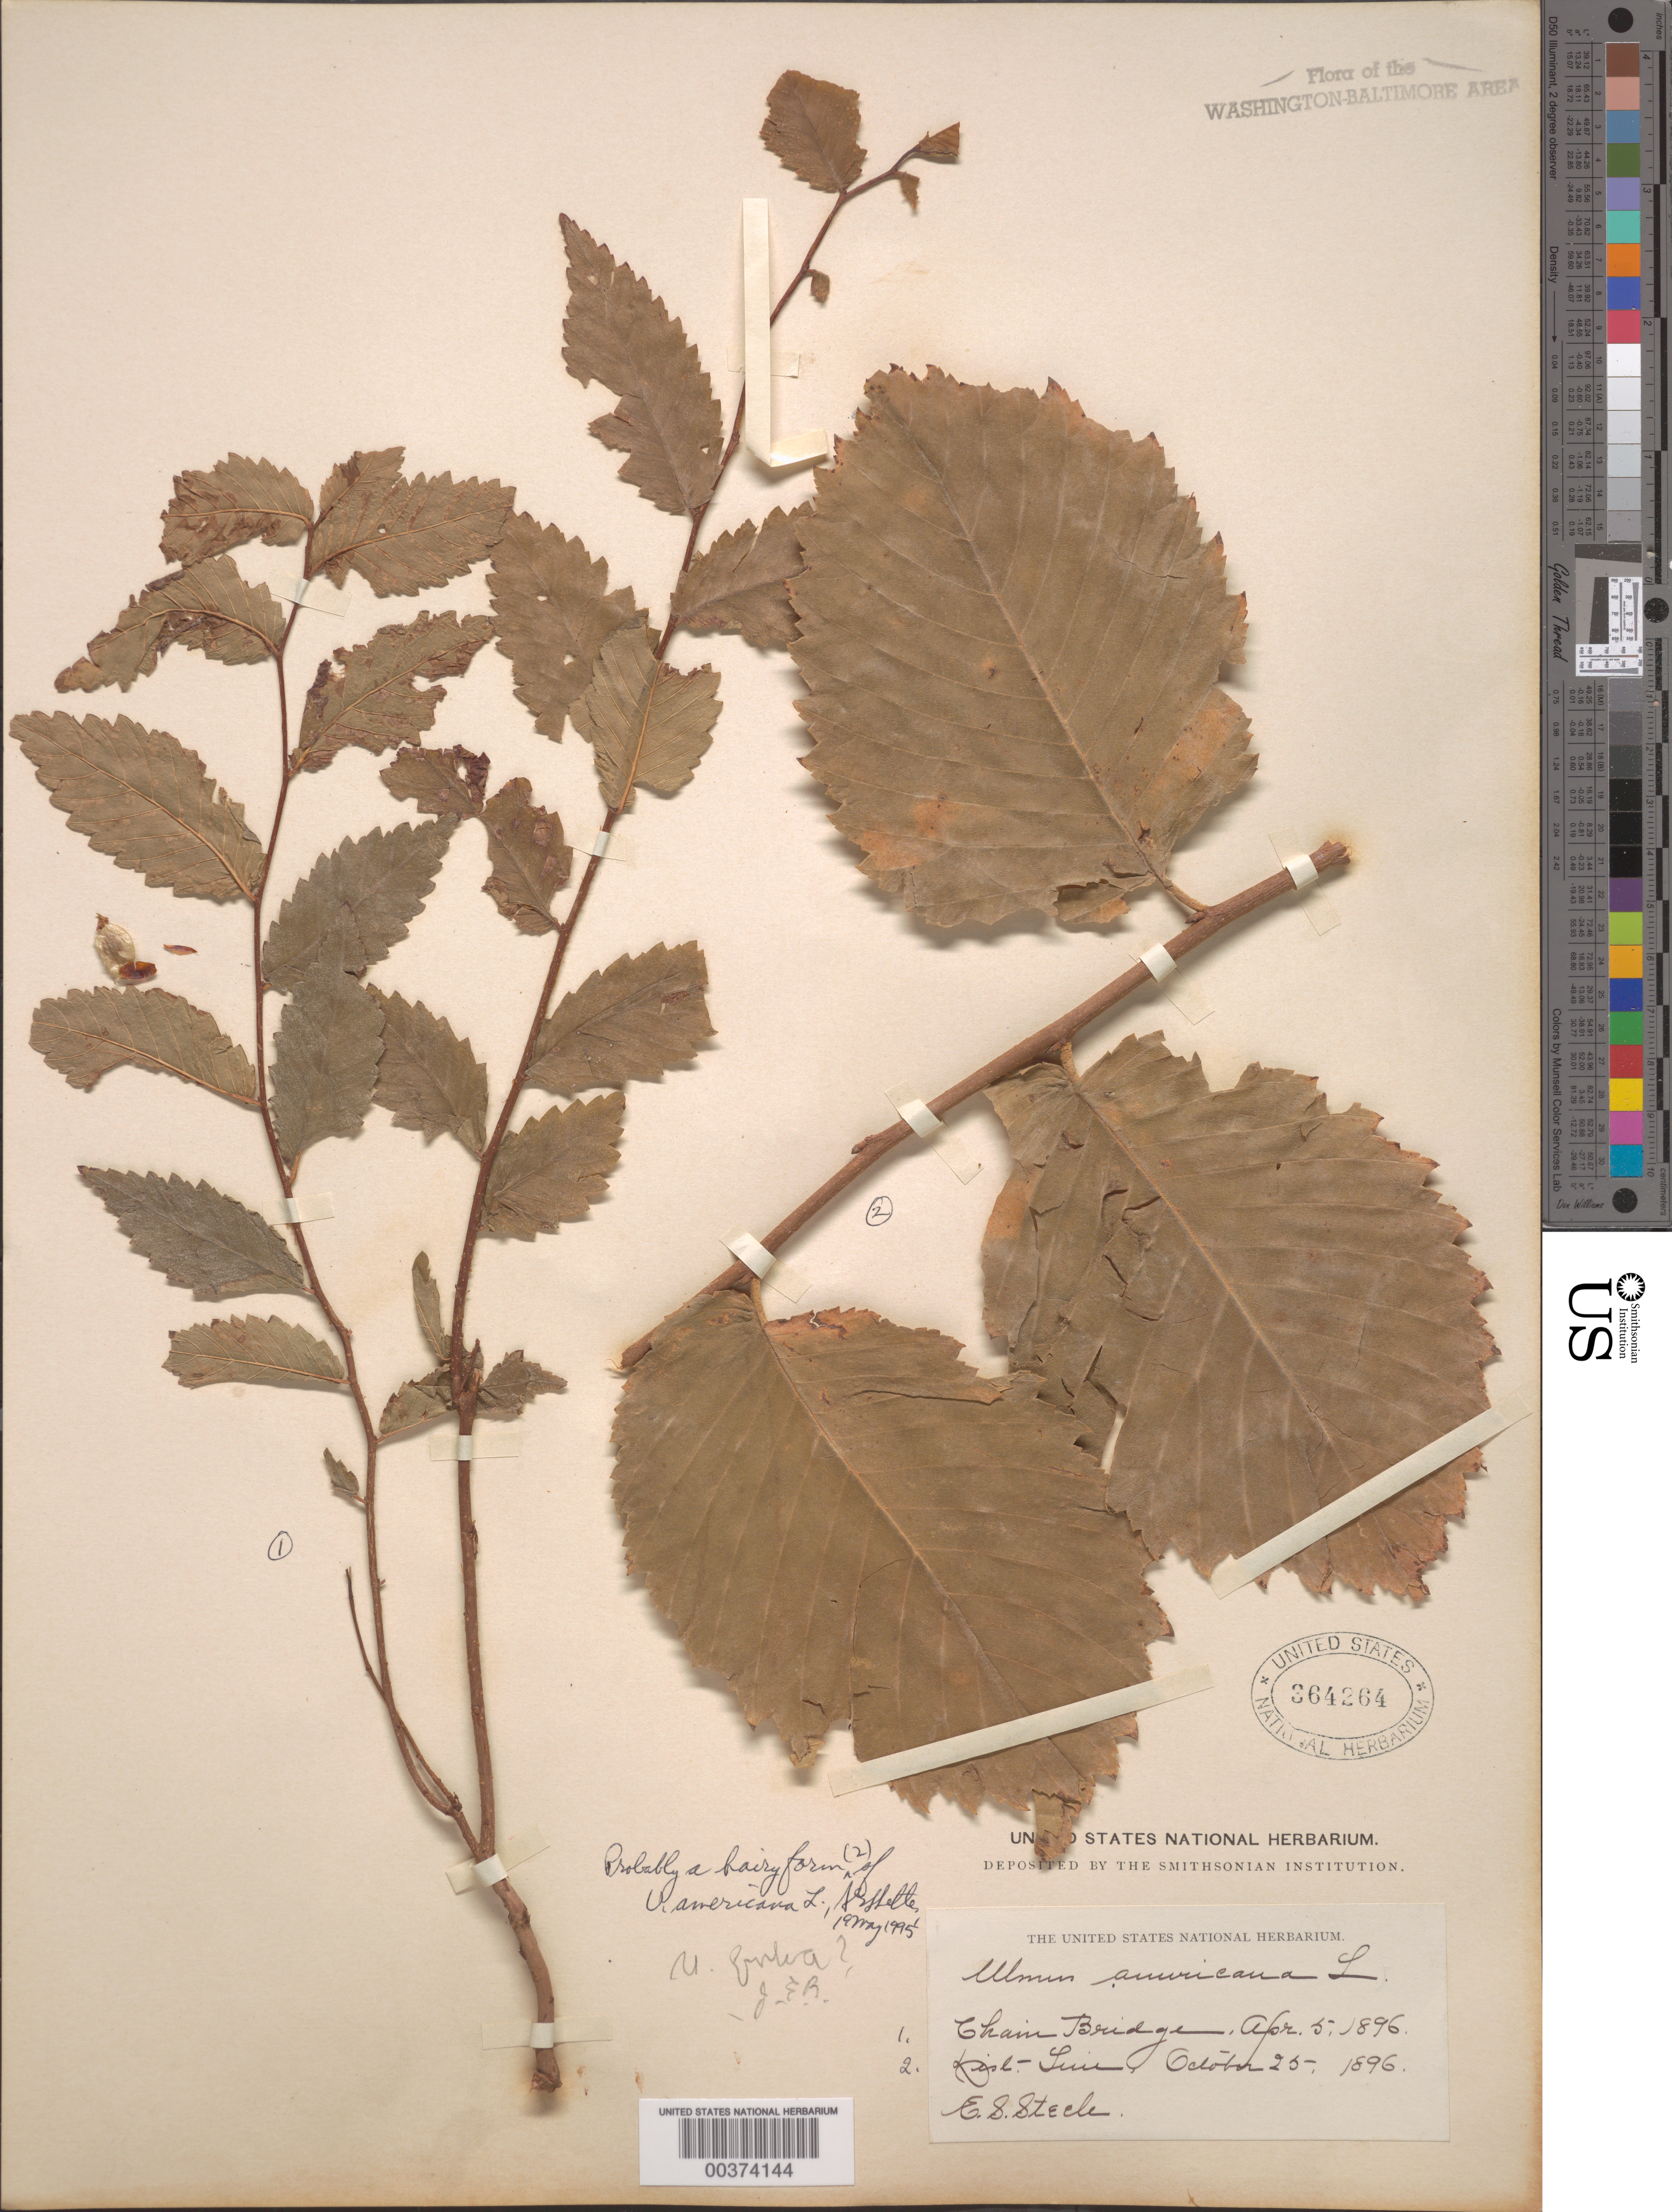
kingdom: Plantae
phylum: Tracheophyta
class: Magnoliopsida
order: Rosales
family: Ulmaceae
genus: Ulmus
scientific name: Ulmus americana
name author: L.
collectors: E. Steele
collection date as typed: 05 Apr 1896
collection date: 1896-04-05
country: United States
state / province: District of Columbia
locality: Chain Bridge C. and O. Canal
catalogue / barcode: US 364264